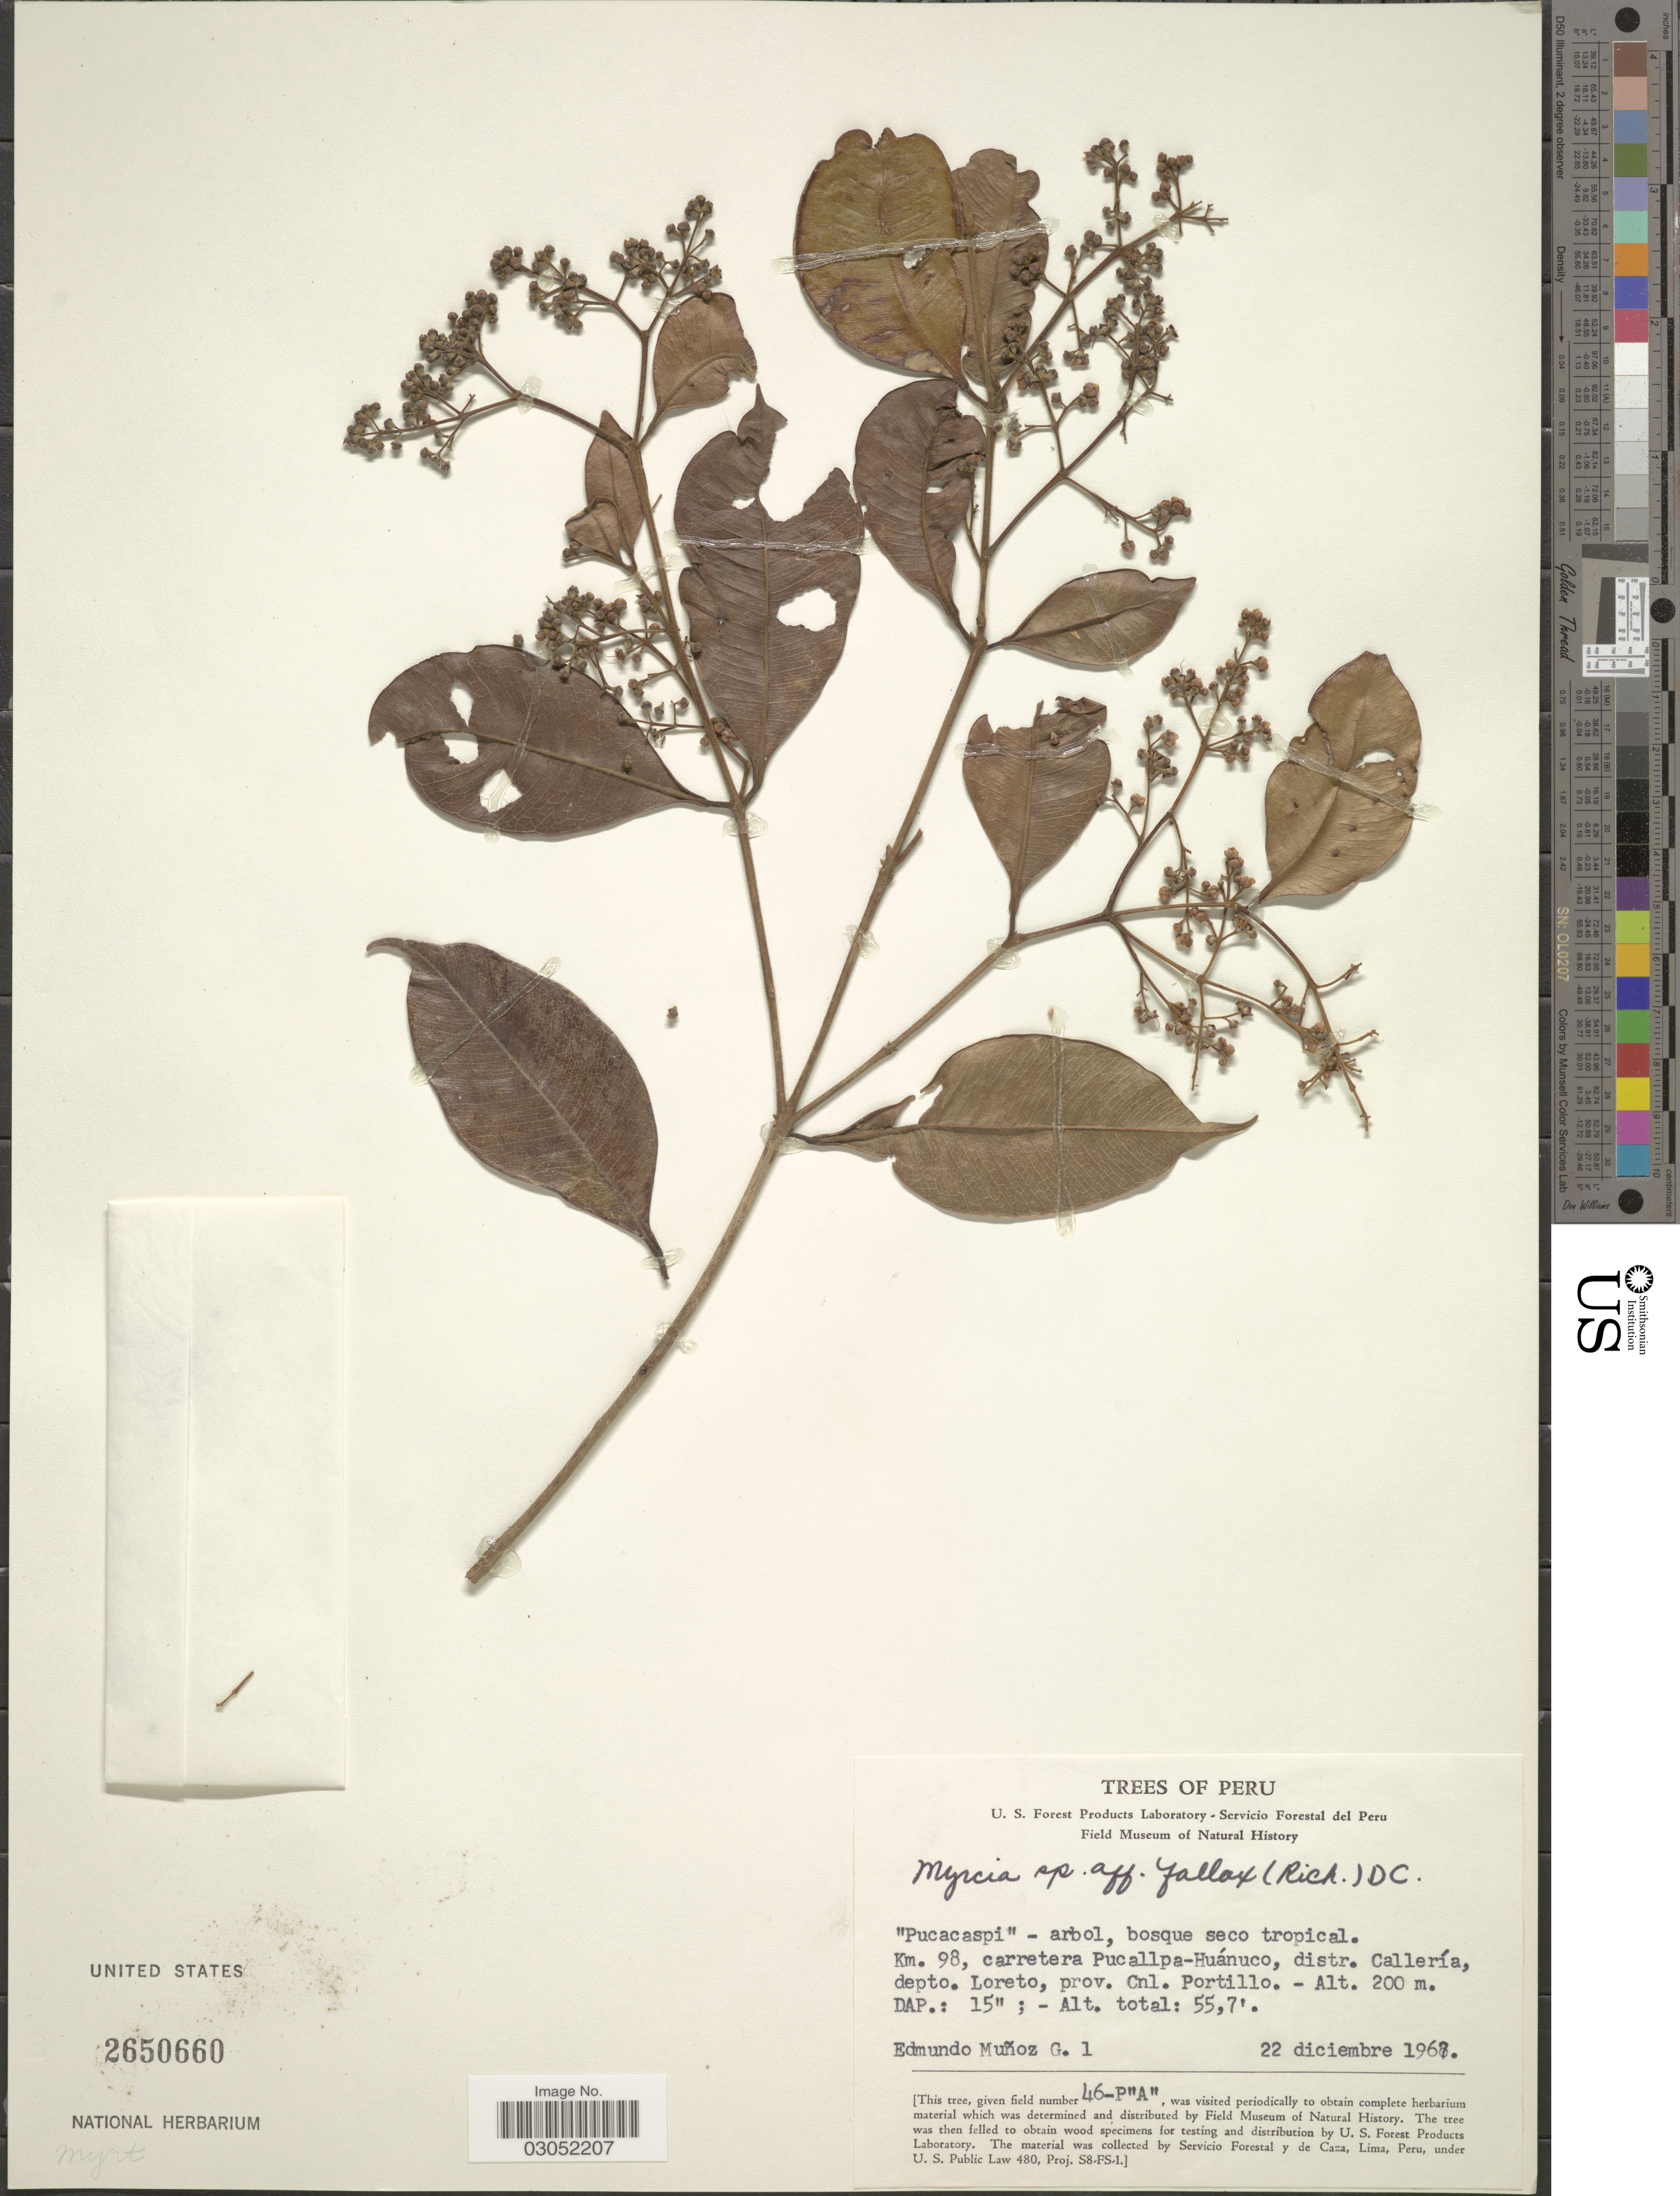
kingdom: Plantae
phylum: Tracheophyta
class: Magnoliopsida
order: Myrtales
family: Myrtaceae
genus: Myrcia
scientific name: Myrcia fallax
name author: (Rich.) DC.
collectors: E. Munoz Gomez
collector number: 1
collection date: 1967-12-22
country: Peru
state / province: Loreto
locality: Km. 98, carretera Pucallpa-Huánuco, distr. Callería, depto. Loreto, prov. Cnl. Portillo.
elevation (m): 200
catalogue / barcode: US 2650660